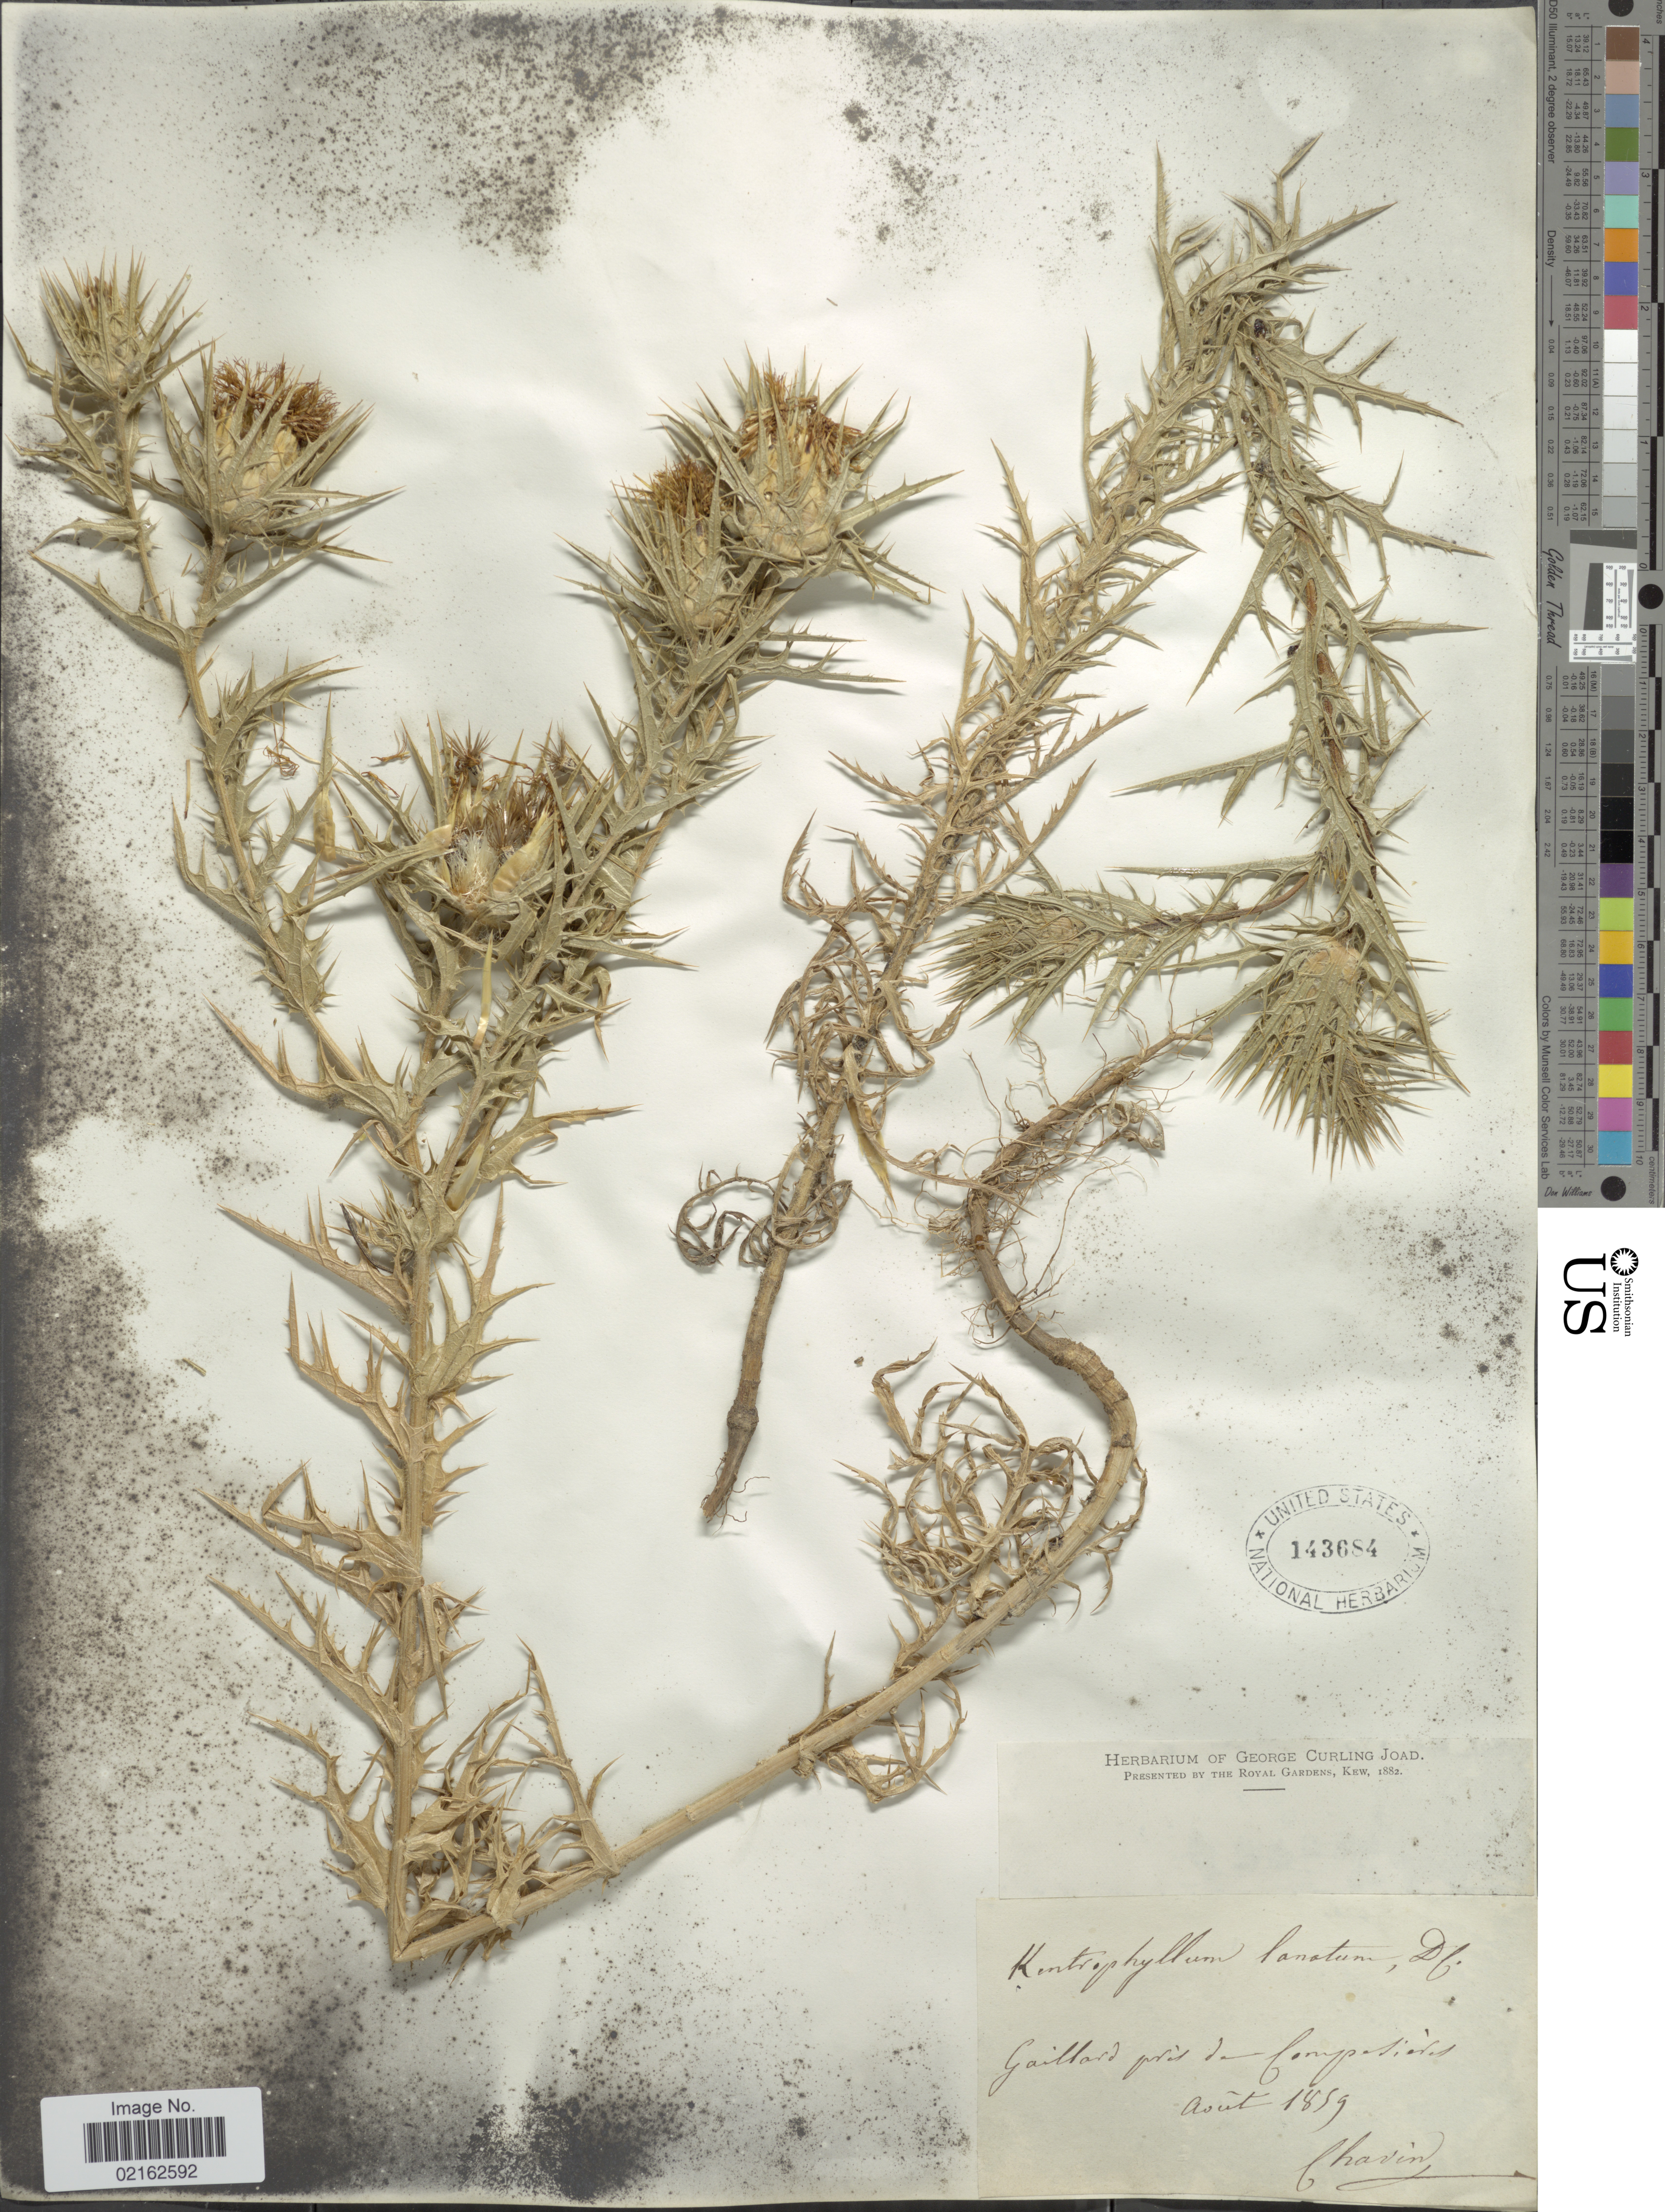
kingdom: Plantae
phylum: Tracheophyta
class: Magnoliopsida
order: Asterales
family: Asteraceae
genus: Carthamus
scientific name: Carthamus lanatus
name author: L.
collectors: -. Chavin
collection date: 1859-08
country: Switzerland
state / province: Genève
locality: Gaillard près de Compesières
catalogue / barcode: US 143684